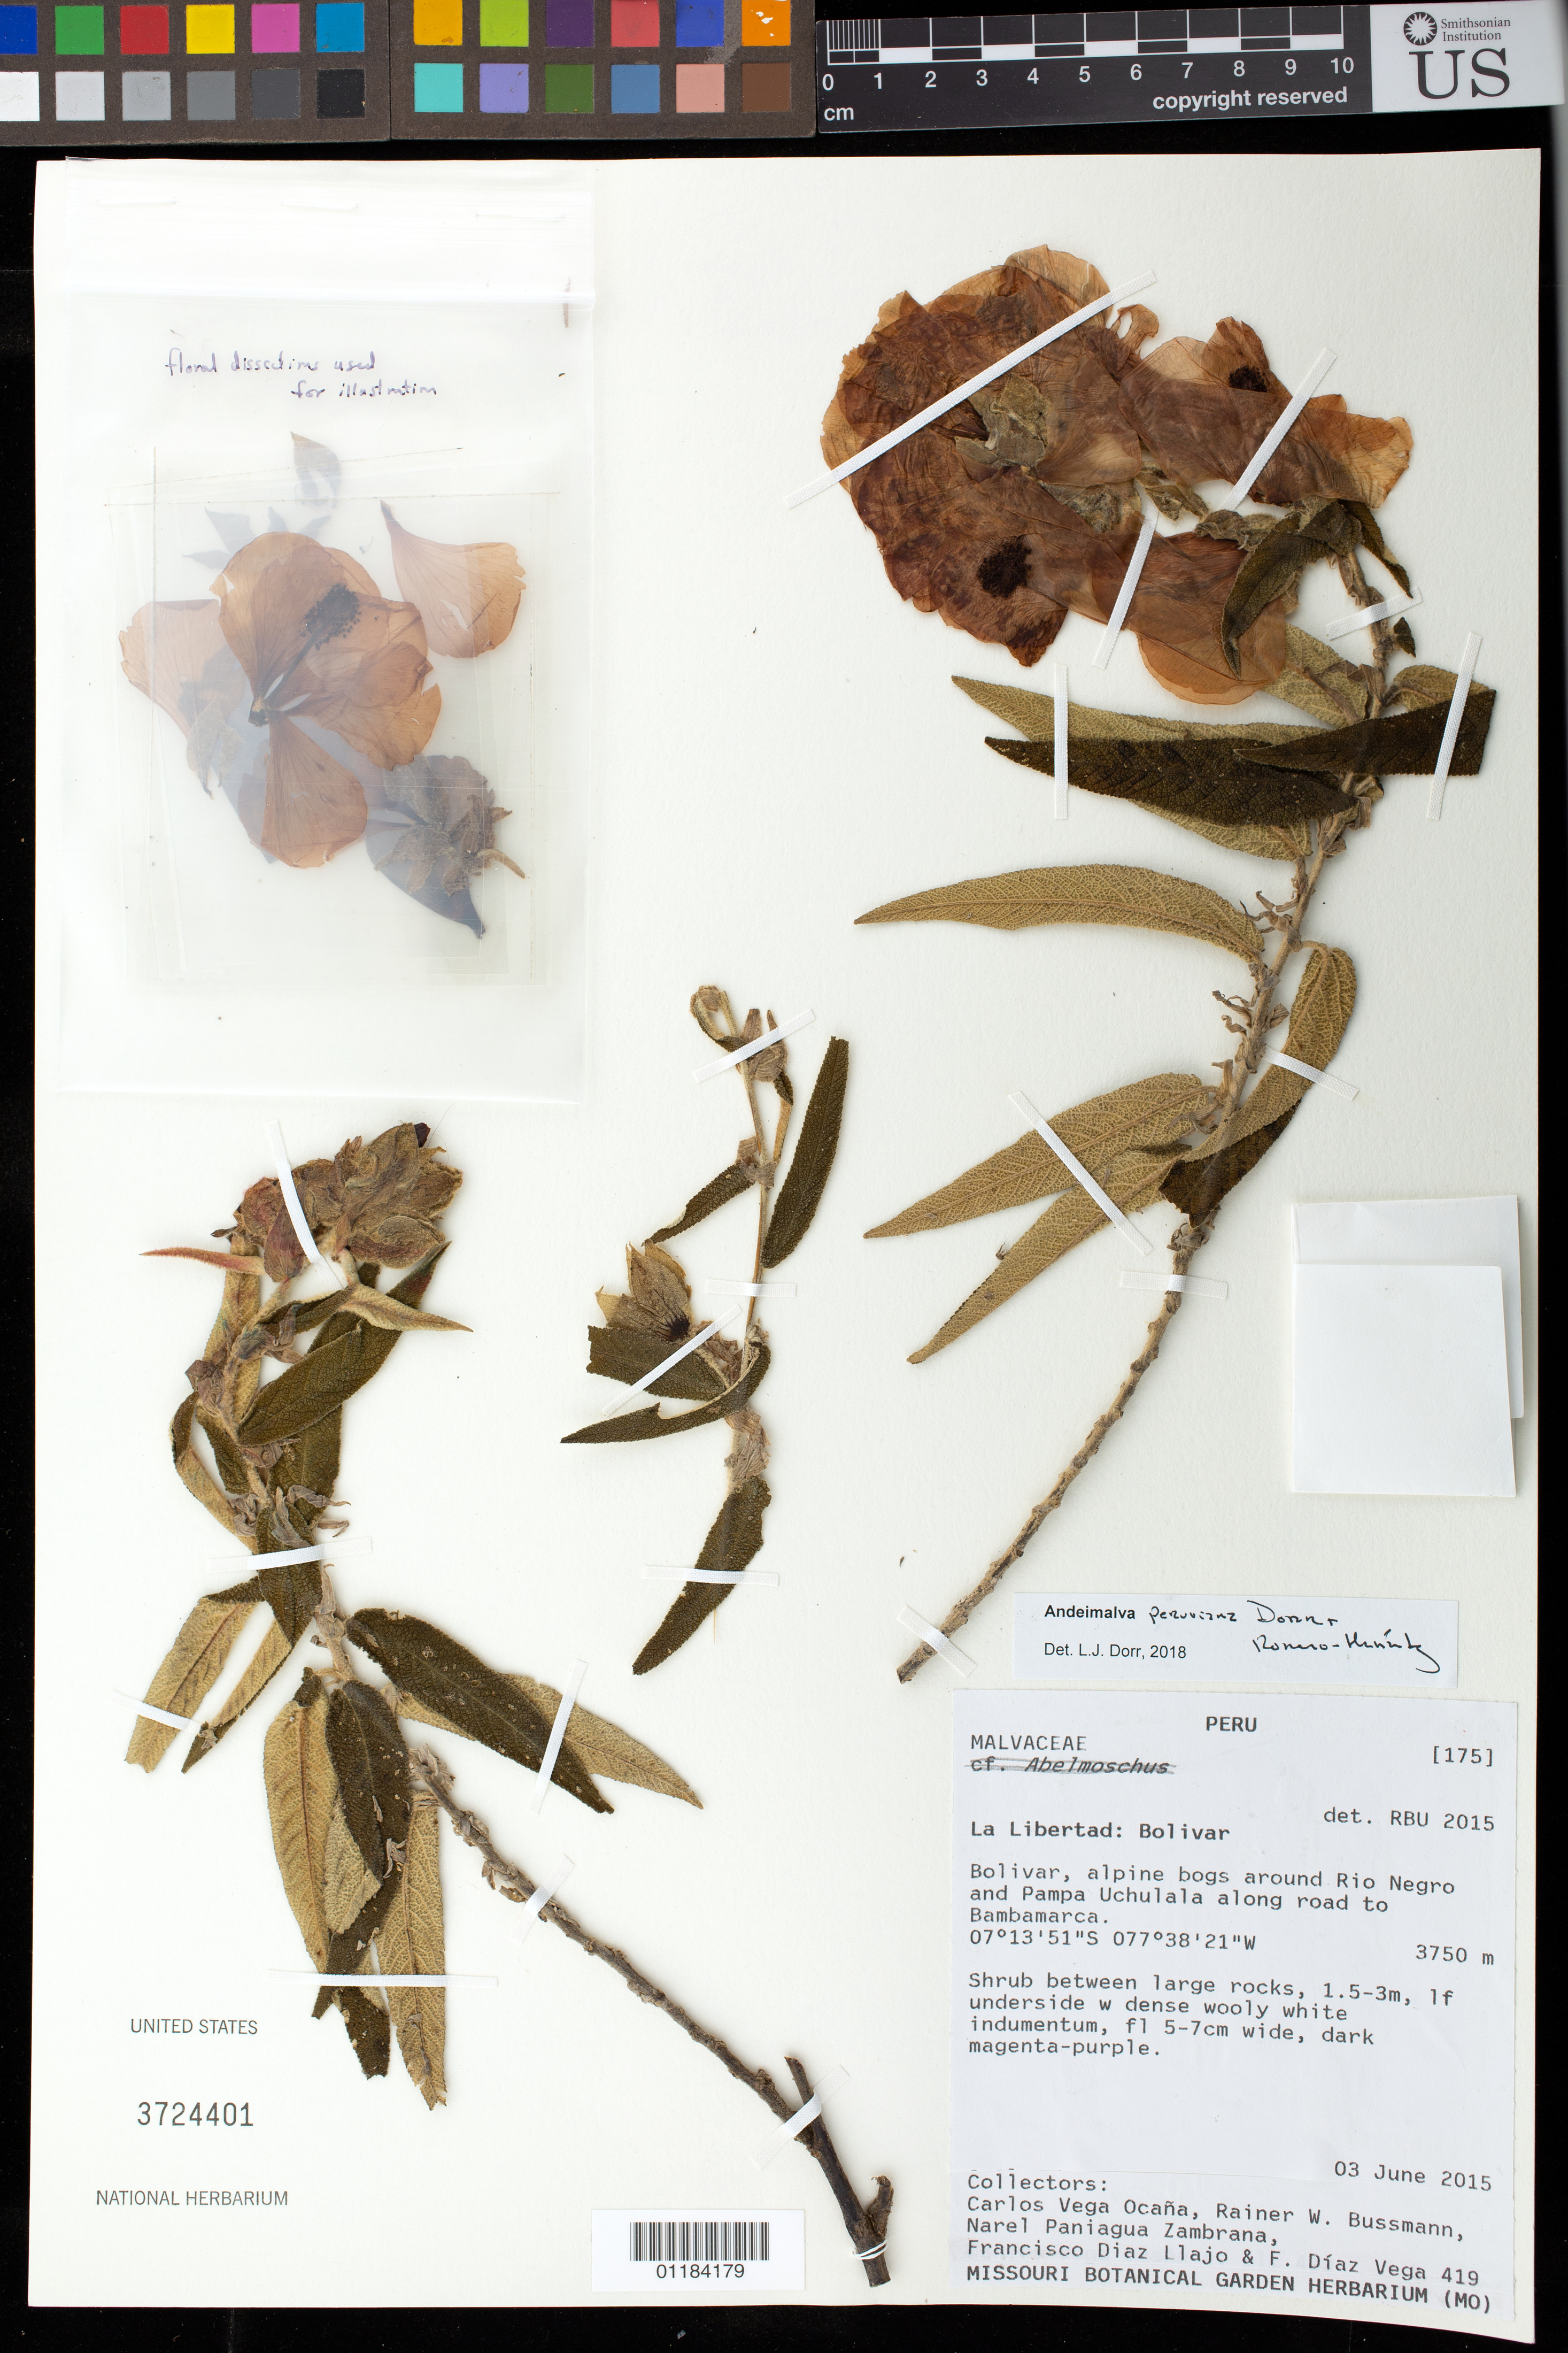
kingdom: Plantae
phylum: Tracheophyta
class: Magnoliopsida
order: Malvales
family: Malvaceae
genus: Andeimalva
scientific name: Andeimalva peruviana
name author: Dorr & C. Romero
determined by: Dorr, L. J., (BOT), Smithsonian Institution - National Museum of Natural History (UNITED STATES)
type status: Isotype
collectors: C. Vega Ocaña, R. W. Bussmann, N. Paniagua Zambrana, F. Diaz Ilajo & F. Diaz Vega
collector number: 419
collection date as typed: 03 June 2015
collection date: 2015-06-03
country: Peru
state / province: La Libertad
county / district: Bolívar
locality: around Rio Negro and Pampa Uchulala along road to Bambamarca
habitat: alpine bog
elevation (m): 3750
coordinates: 07 01 46 S, 077 47 02 W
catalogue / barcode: US 3724401